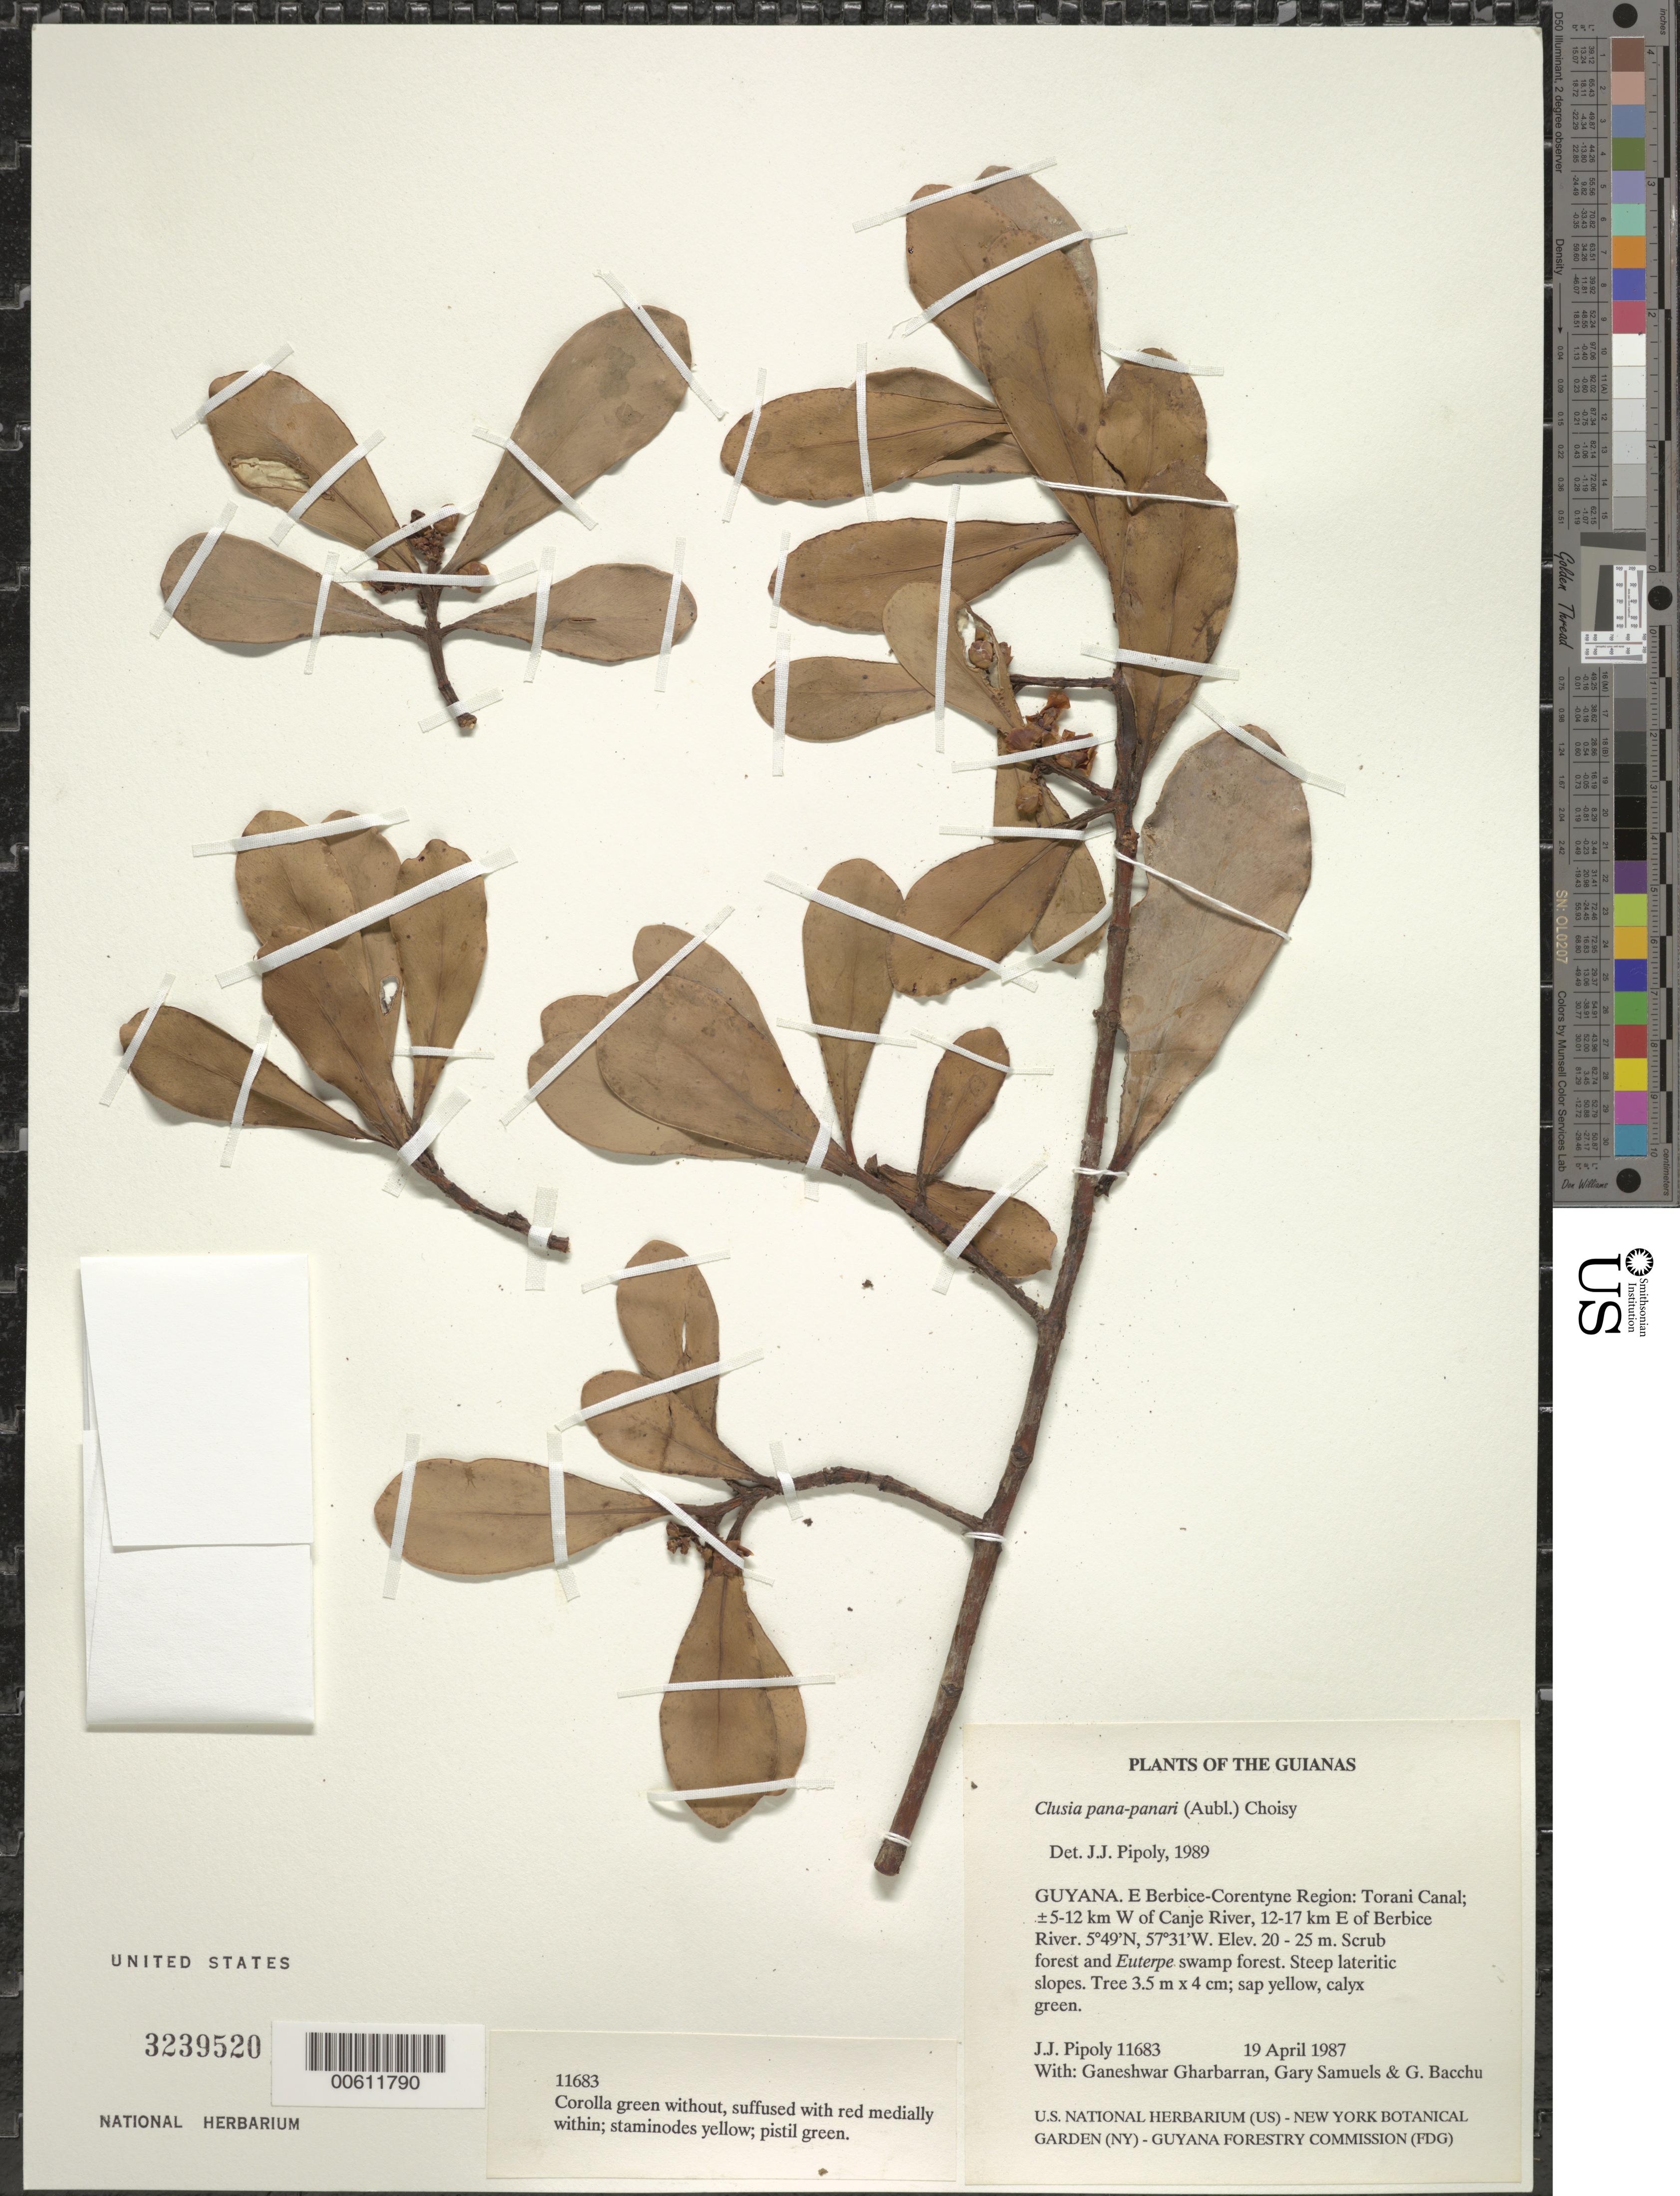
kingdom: Plantae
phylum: Tracheophyta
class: Magnoliopsida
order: Malpighiales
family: Clusiaceae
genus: Clusia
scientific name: Clusia panapanari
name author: (Aubl.) Choisy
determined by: Pipoly, J. J., III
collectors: J. J. Pipoly, G. Gharbarran, G. Samuels & G. Bacchus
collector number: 11683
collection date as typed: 19 April 1987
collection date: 1987-04-19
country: Guyana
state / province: E. Berbice-Corentyne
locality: Torani Canal; ±5-12 km W of Canje River, 12-17 km E of Berbice River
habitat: Scrub forest and Euterpe Swamp forestSteep lateritic slopes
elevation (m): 20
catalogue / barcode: US 3239520